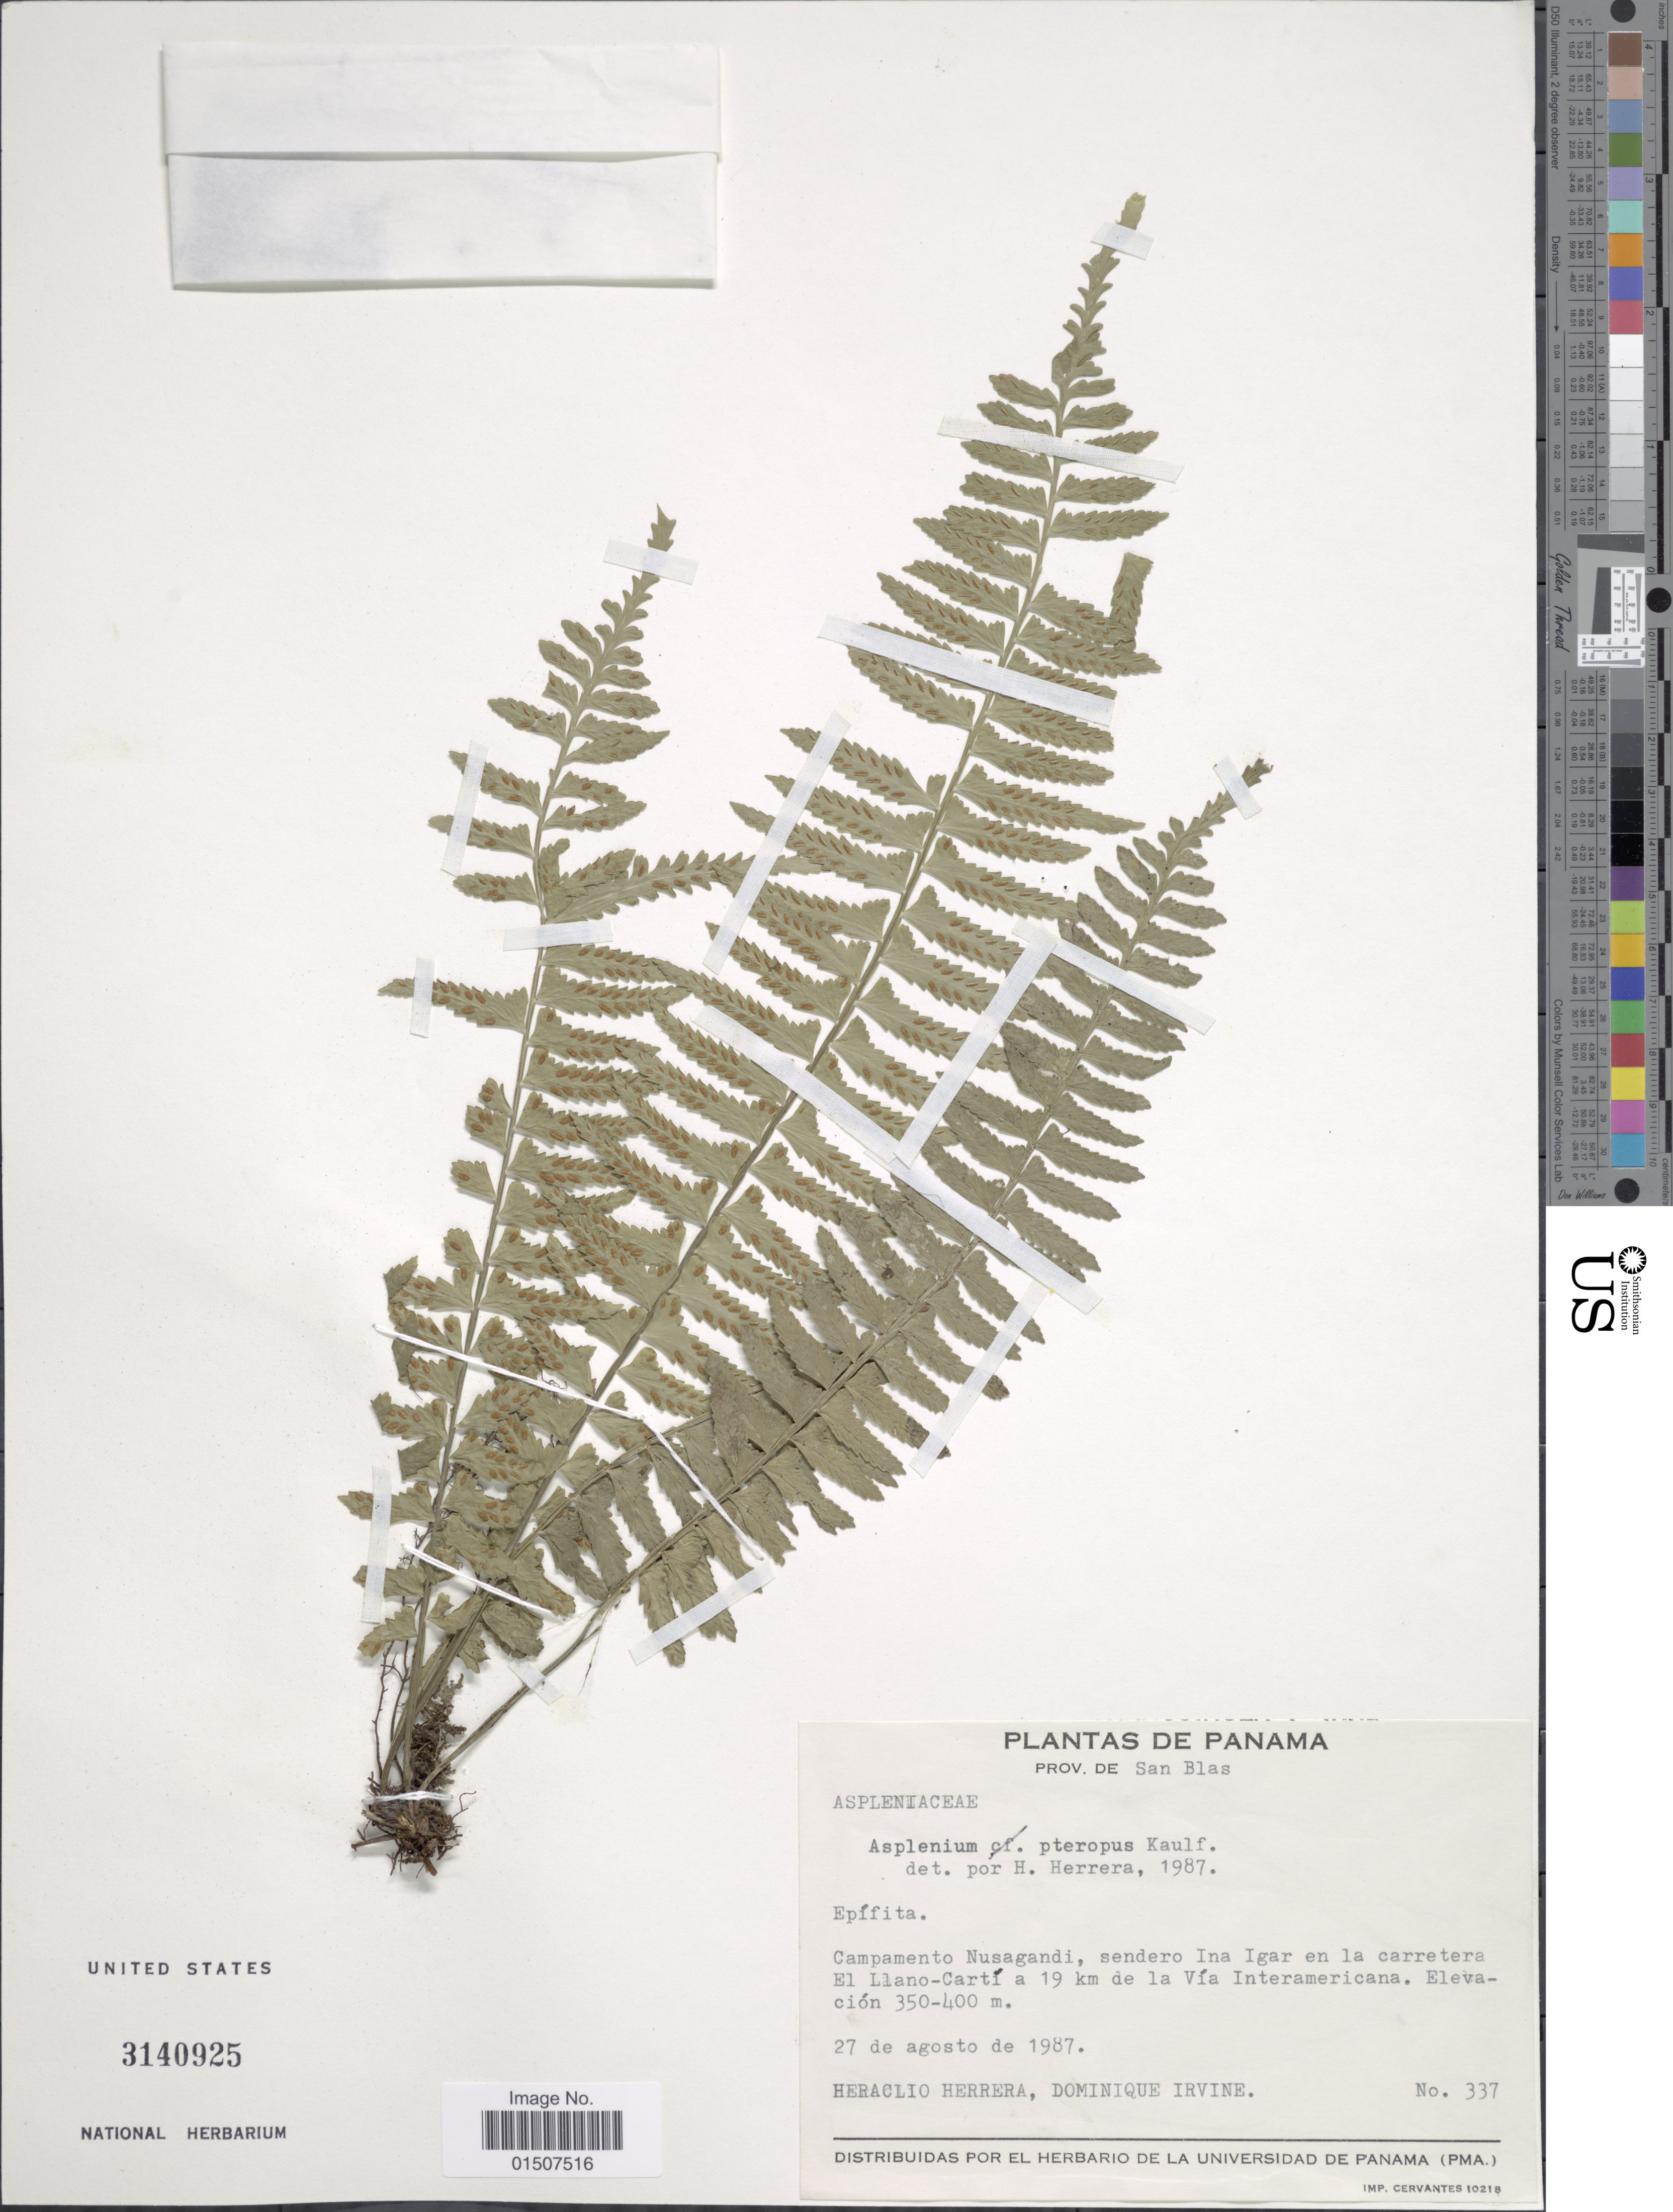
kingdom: Plantae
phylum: Tracheophyta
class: Polypodiopsida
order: Polypodiales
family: Aspleniaceae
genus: Asplenium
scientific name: Asplenium pteropus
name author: Kaulf.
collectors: H. Herrera & D. Irvine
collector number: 337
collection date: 1987-08-27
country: Panama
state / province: Kuna Yala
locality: Prov. De san Blas. Campamento Nusangandi, sendero Ina Igar en la carretera El Llano-Carti a 19 km de la Via Interamericana.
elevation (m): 350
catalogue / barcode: US 3140925